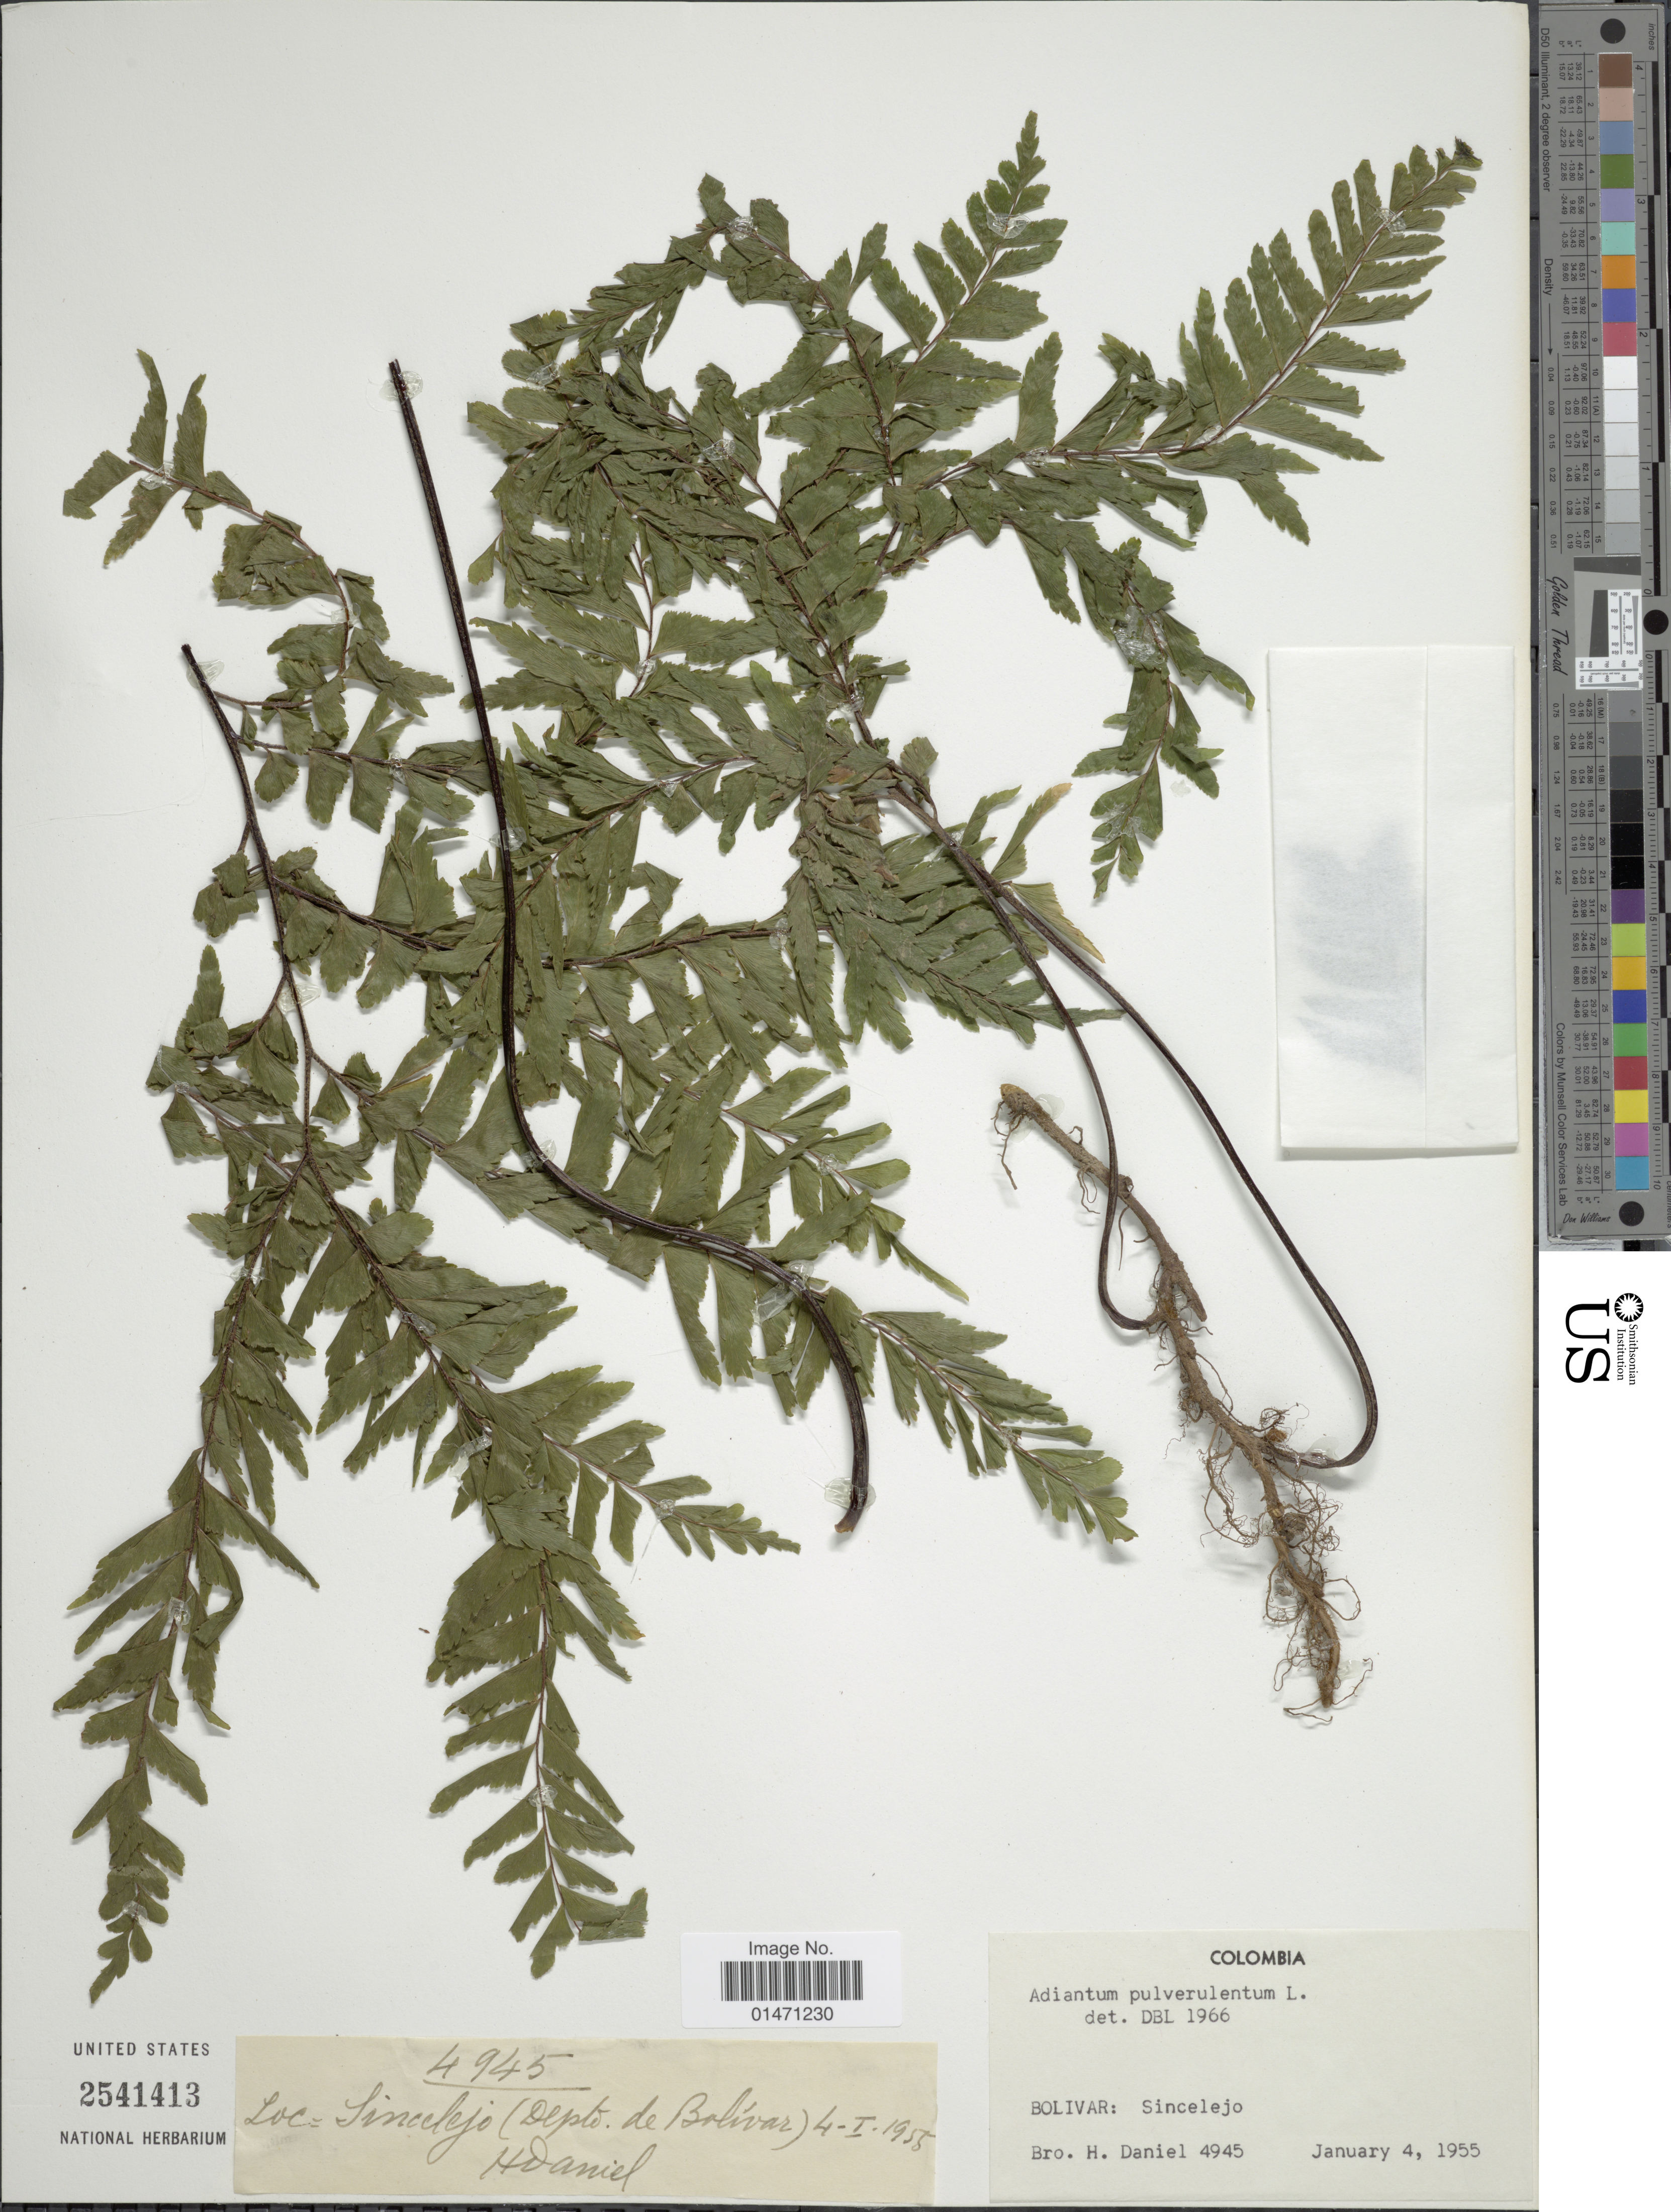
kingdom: Plantae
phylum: Tracheophyta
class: Polypodiopsida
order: Polypodiales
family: Pteridaceae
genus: Adiantum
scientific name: Adiantum pulverulentum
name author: L.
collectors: Bro. Daniel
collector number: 4945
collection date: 1955-01-04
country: Colombia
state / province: Bolívar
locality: Colombia, Bolivar: Sincelejo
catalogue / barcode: US 2541413